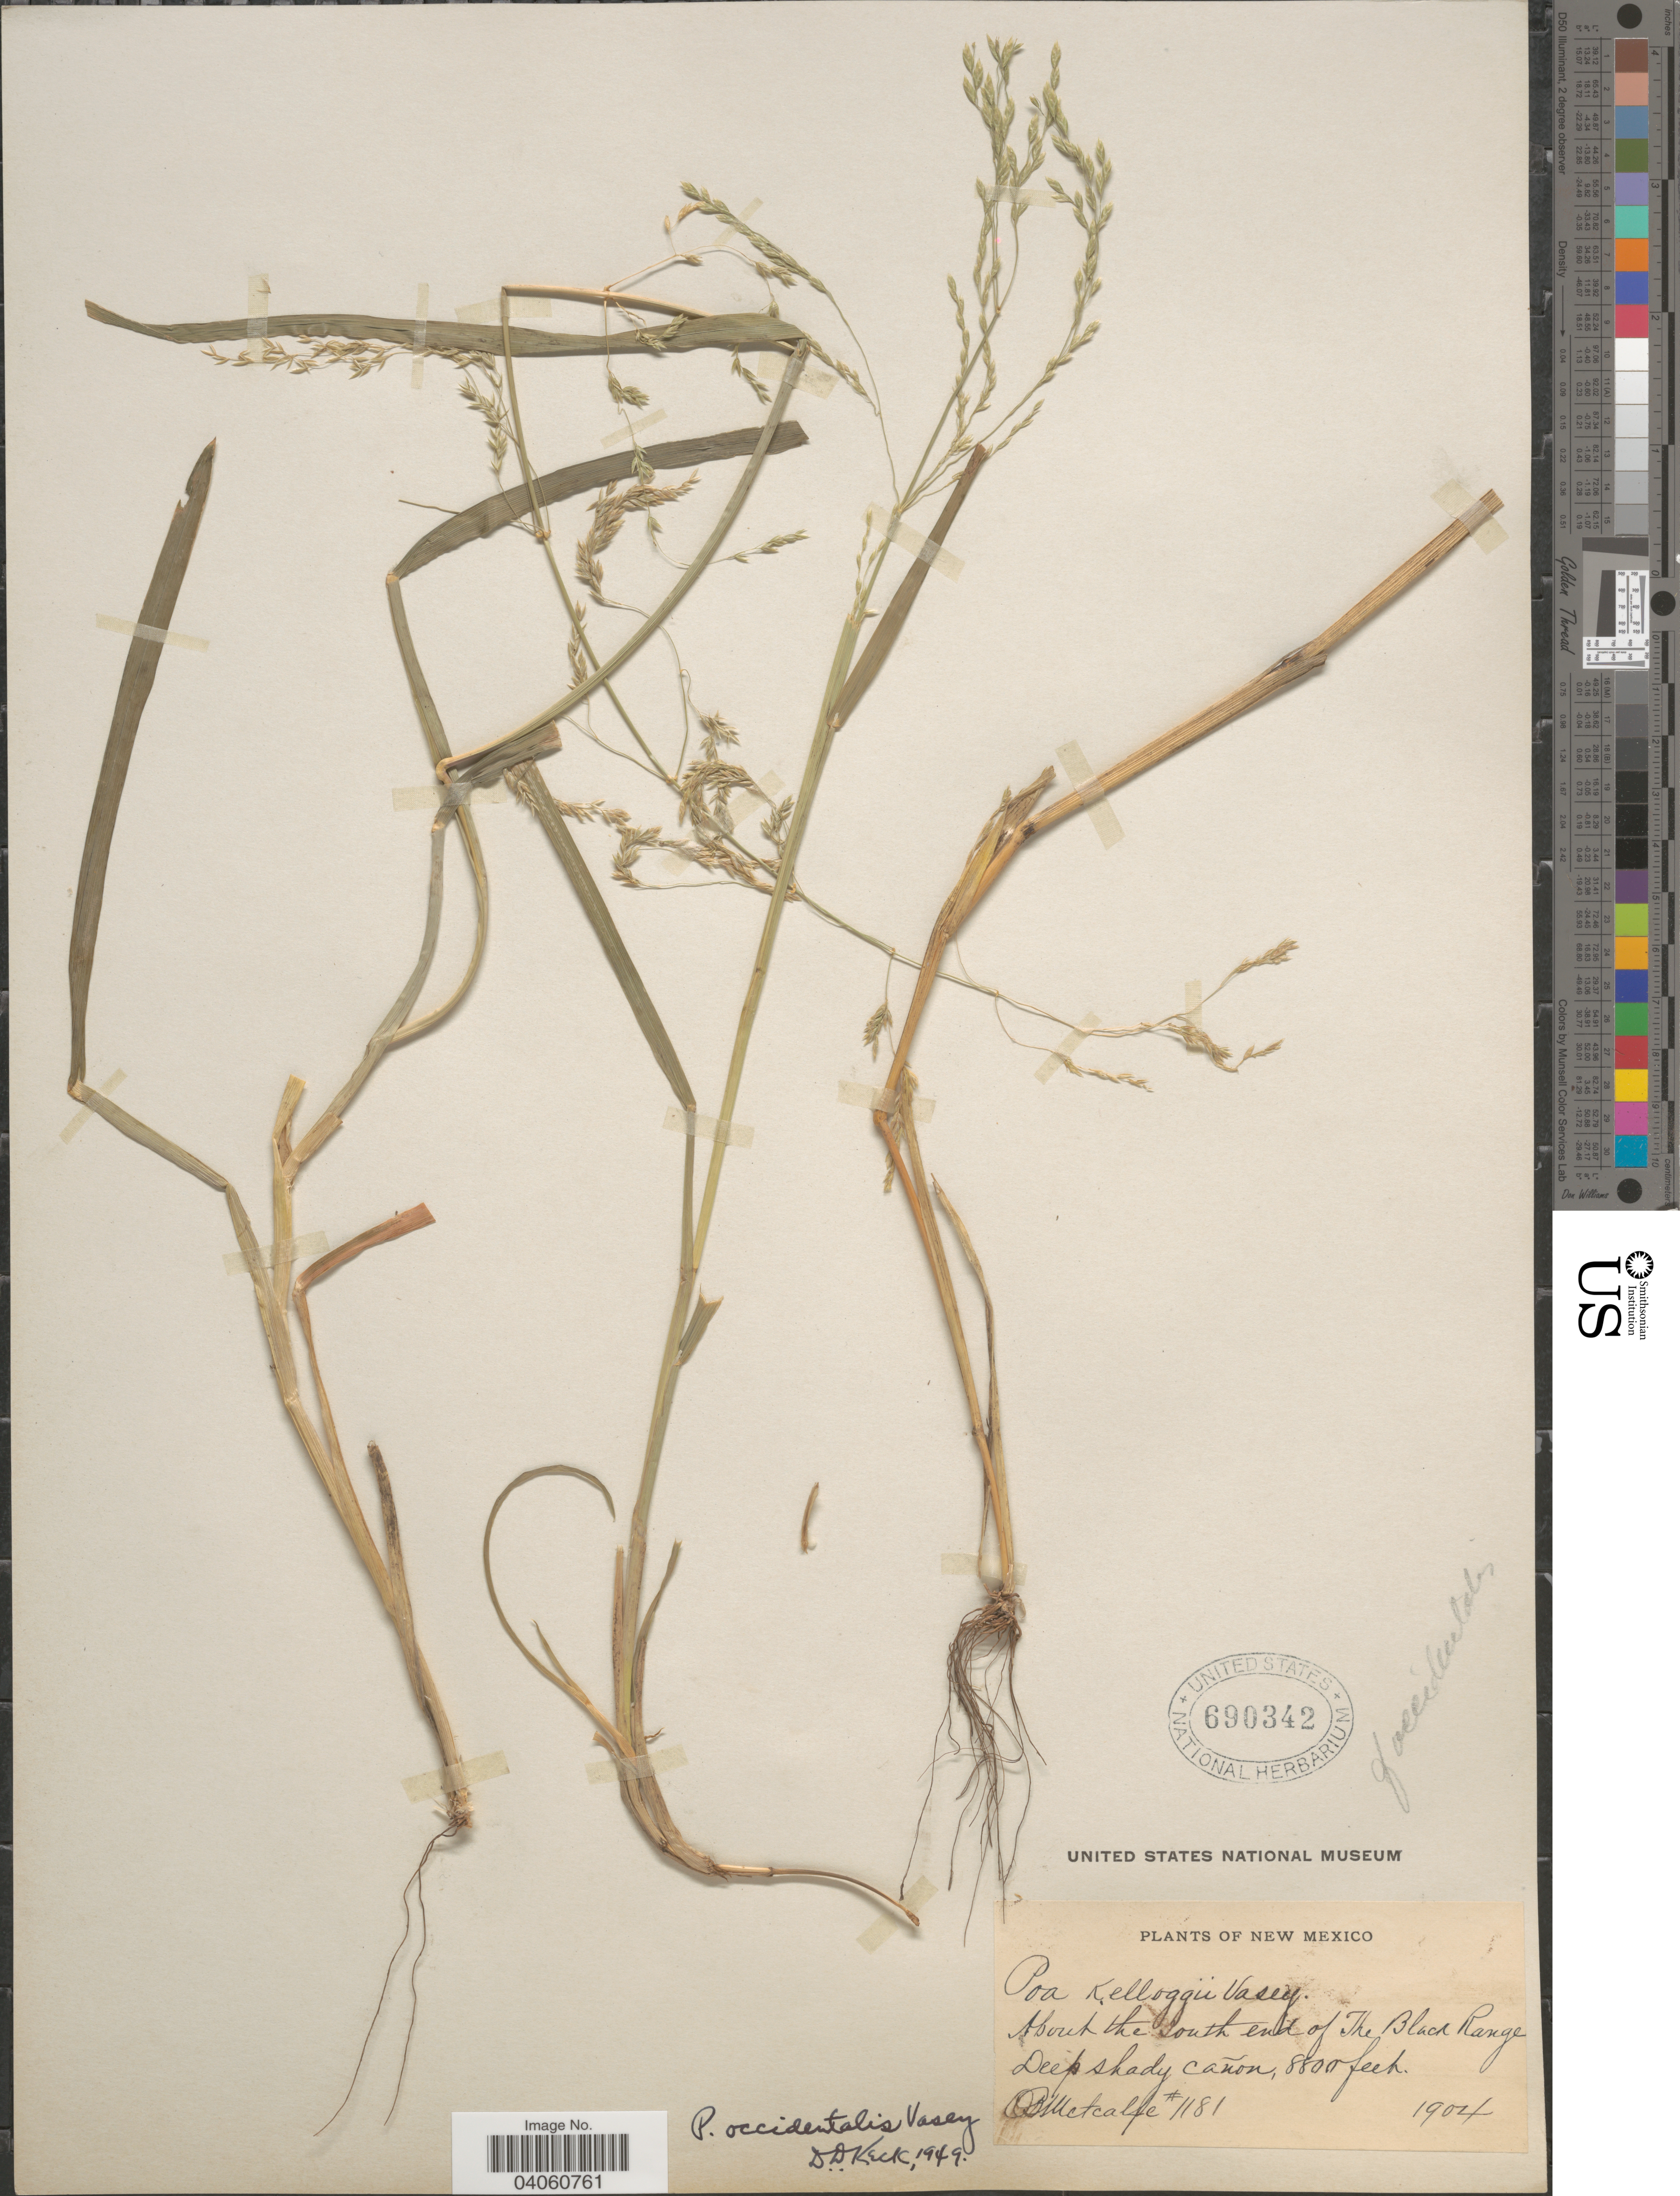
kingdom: Plantae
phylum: Tracheophyta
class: Liliopsida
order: Poales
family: Poaceae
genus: Poa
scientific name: Poa occidentalis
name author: (Vasey) Vasey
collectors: O. B. Metcalfe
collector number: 1181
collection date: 1904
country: United States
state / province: New Mexico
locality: Abouth the south end of The Black Range Deep shady cañon.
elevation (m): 2682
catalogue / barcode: US 690342